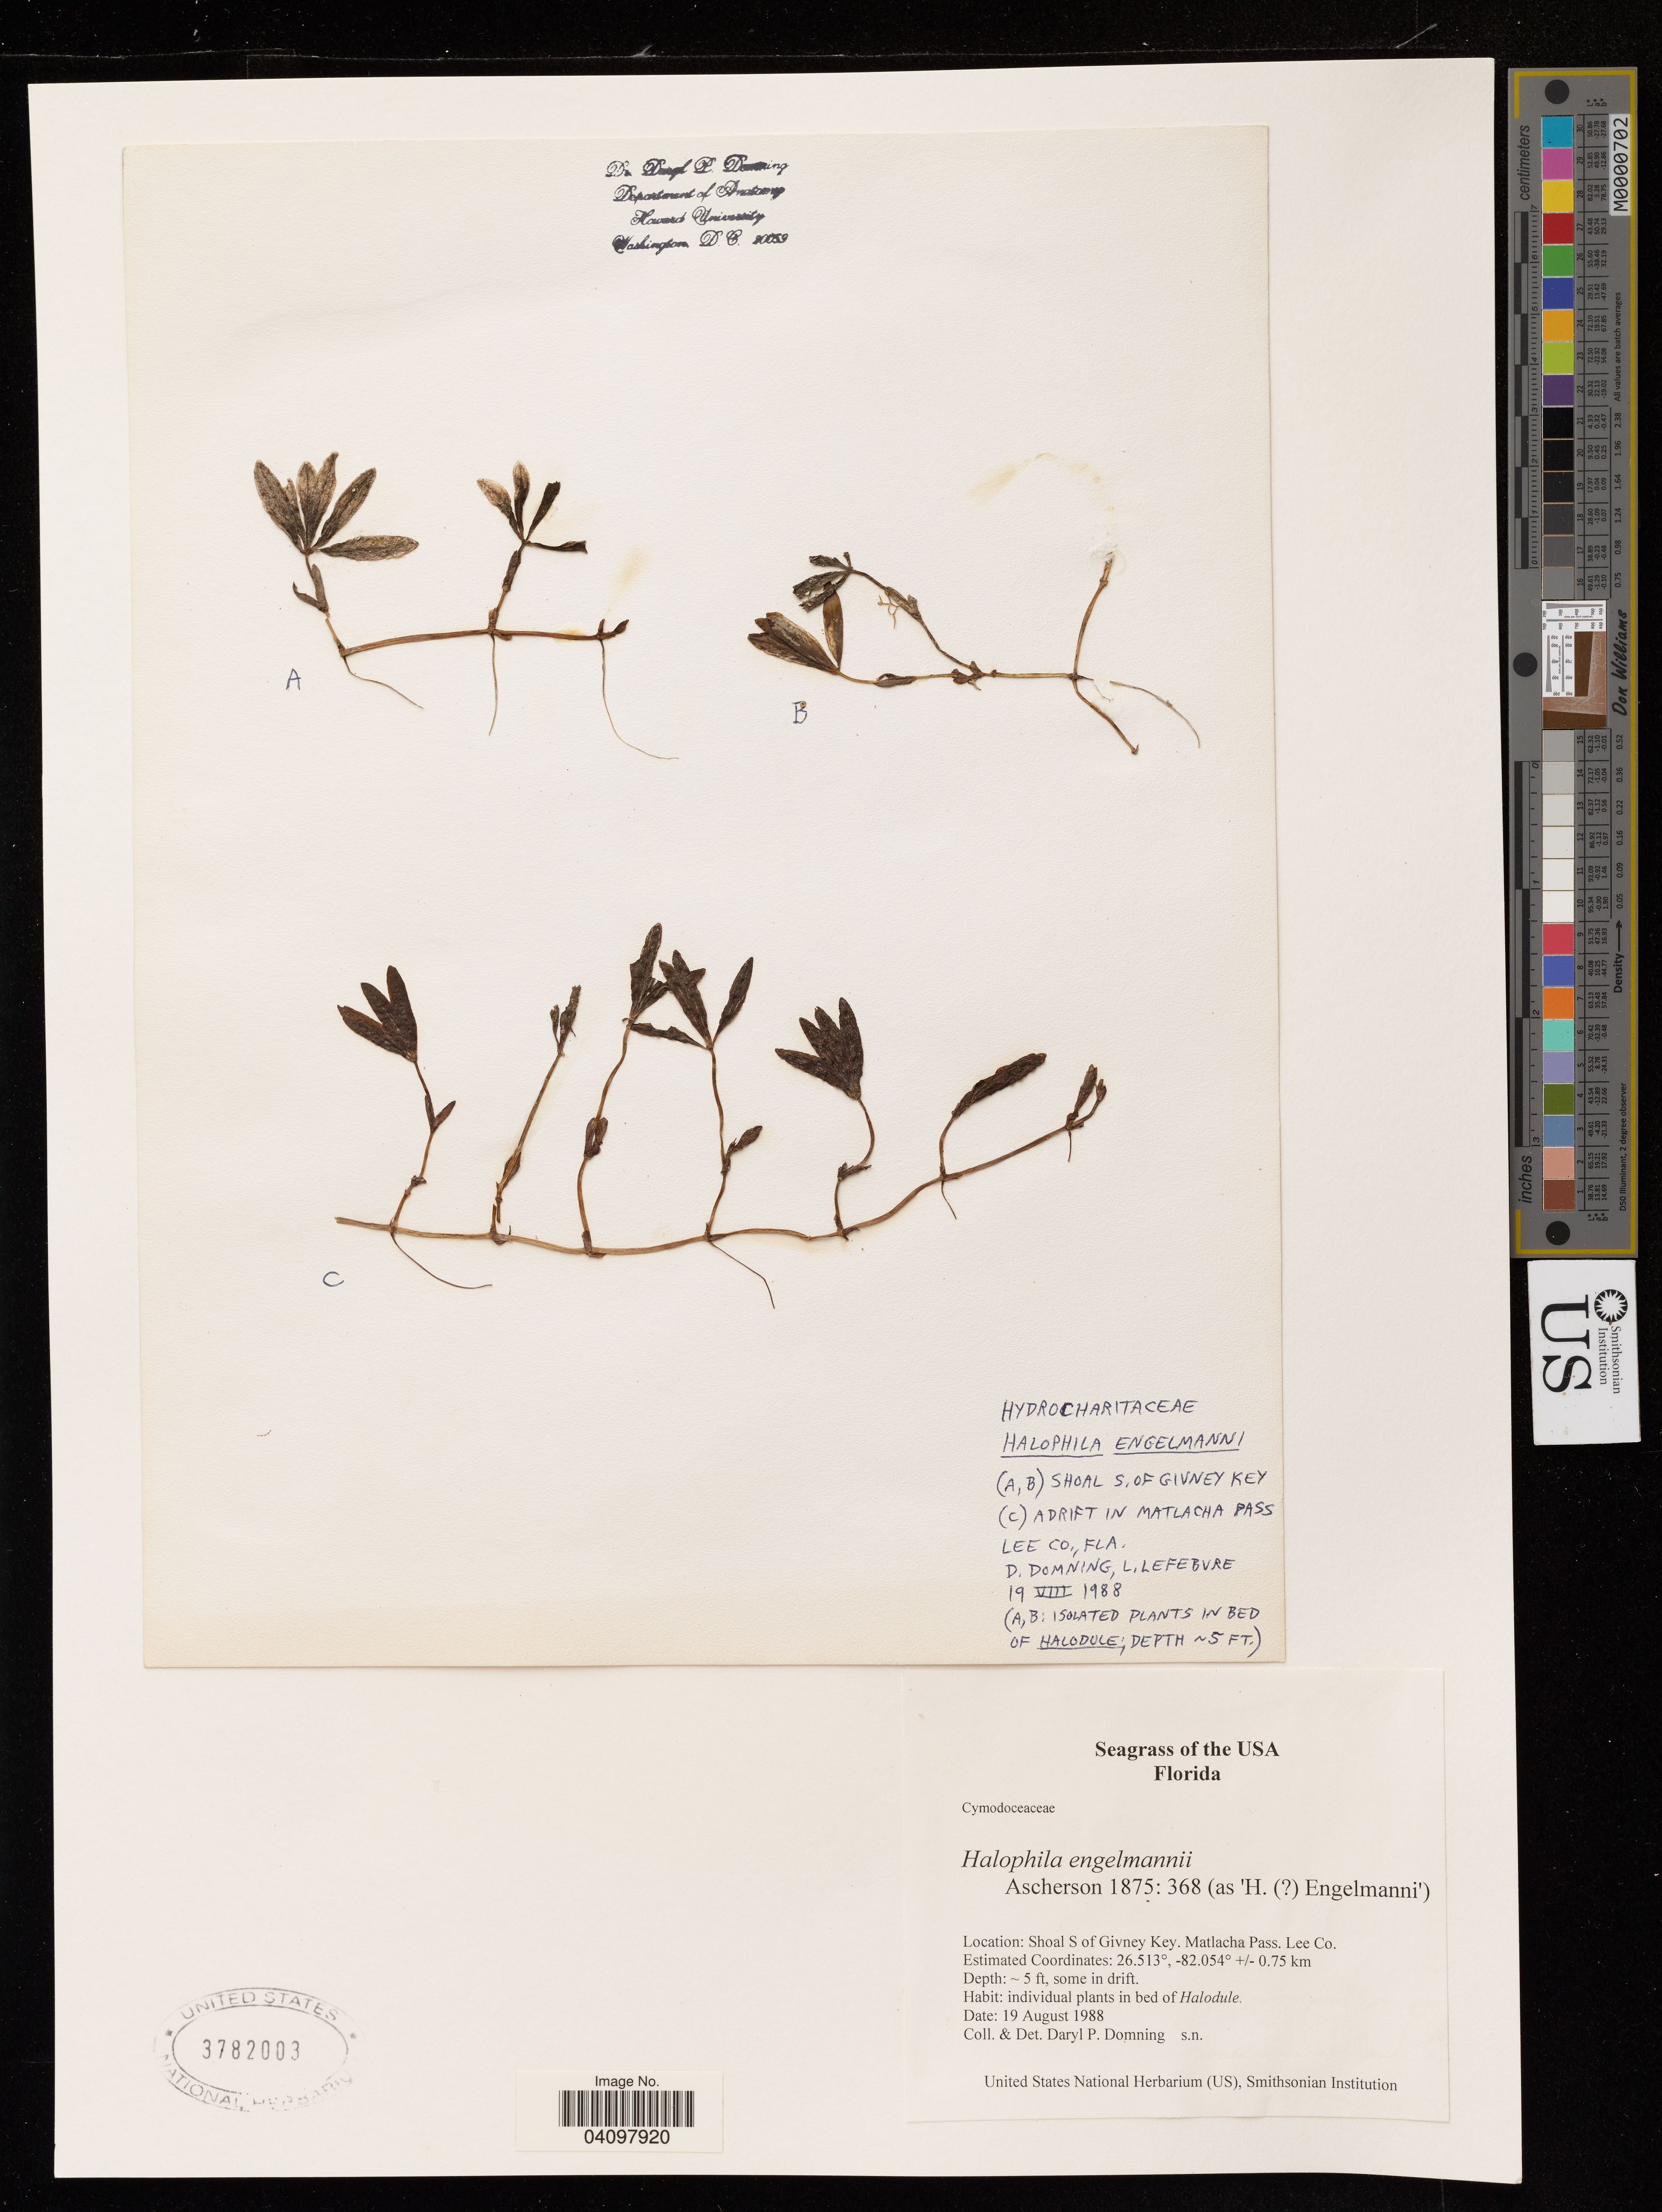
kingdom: Plantae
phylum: Tracheophyta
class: Liliopsida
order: Alismatales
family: Hydrocharitaceae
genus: Halophila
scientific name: Halophila engelmannii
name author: Asch.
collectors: D. Domning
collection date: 1988-08-19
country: United States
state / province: Florida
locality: Shoal S of Givney Key. Matlacha Pass. Lee Co.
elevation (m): -2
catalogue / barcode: US 3782003